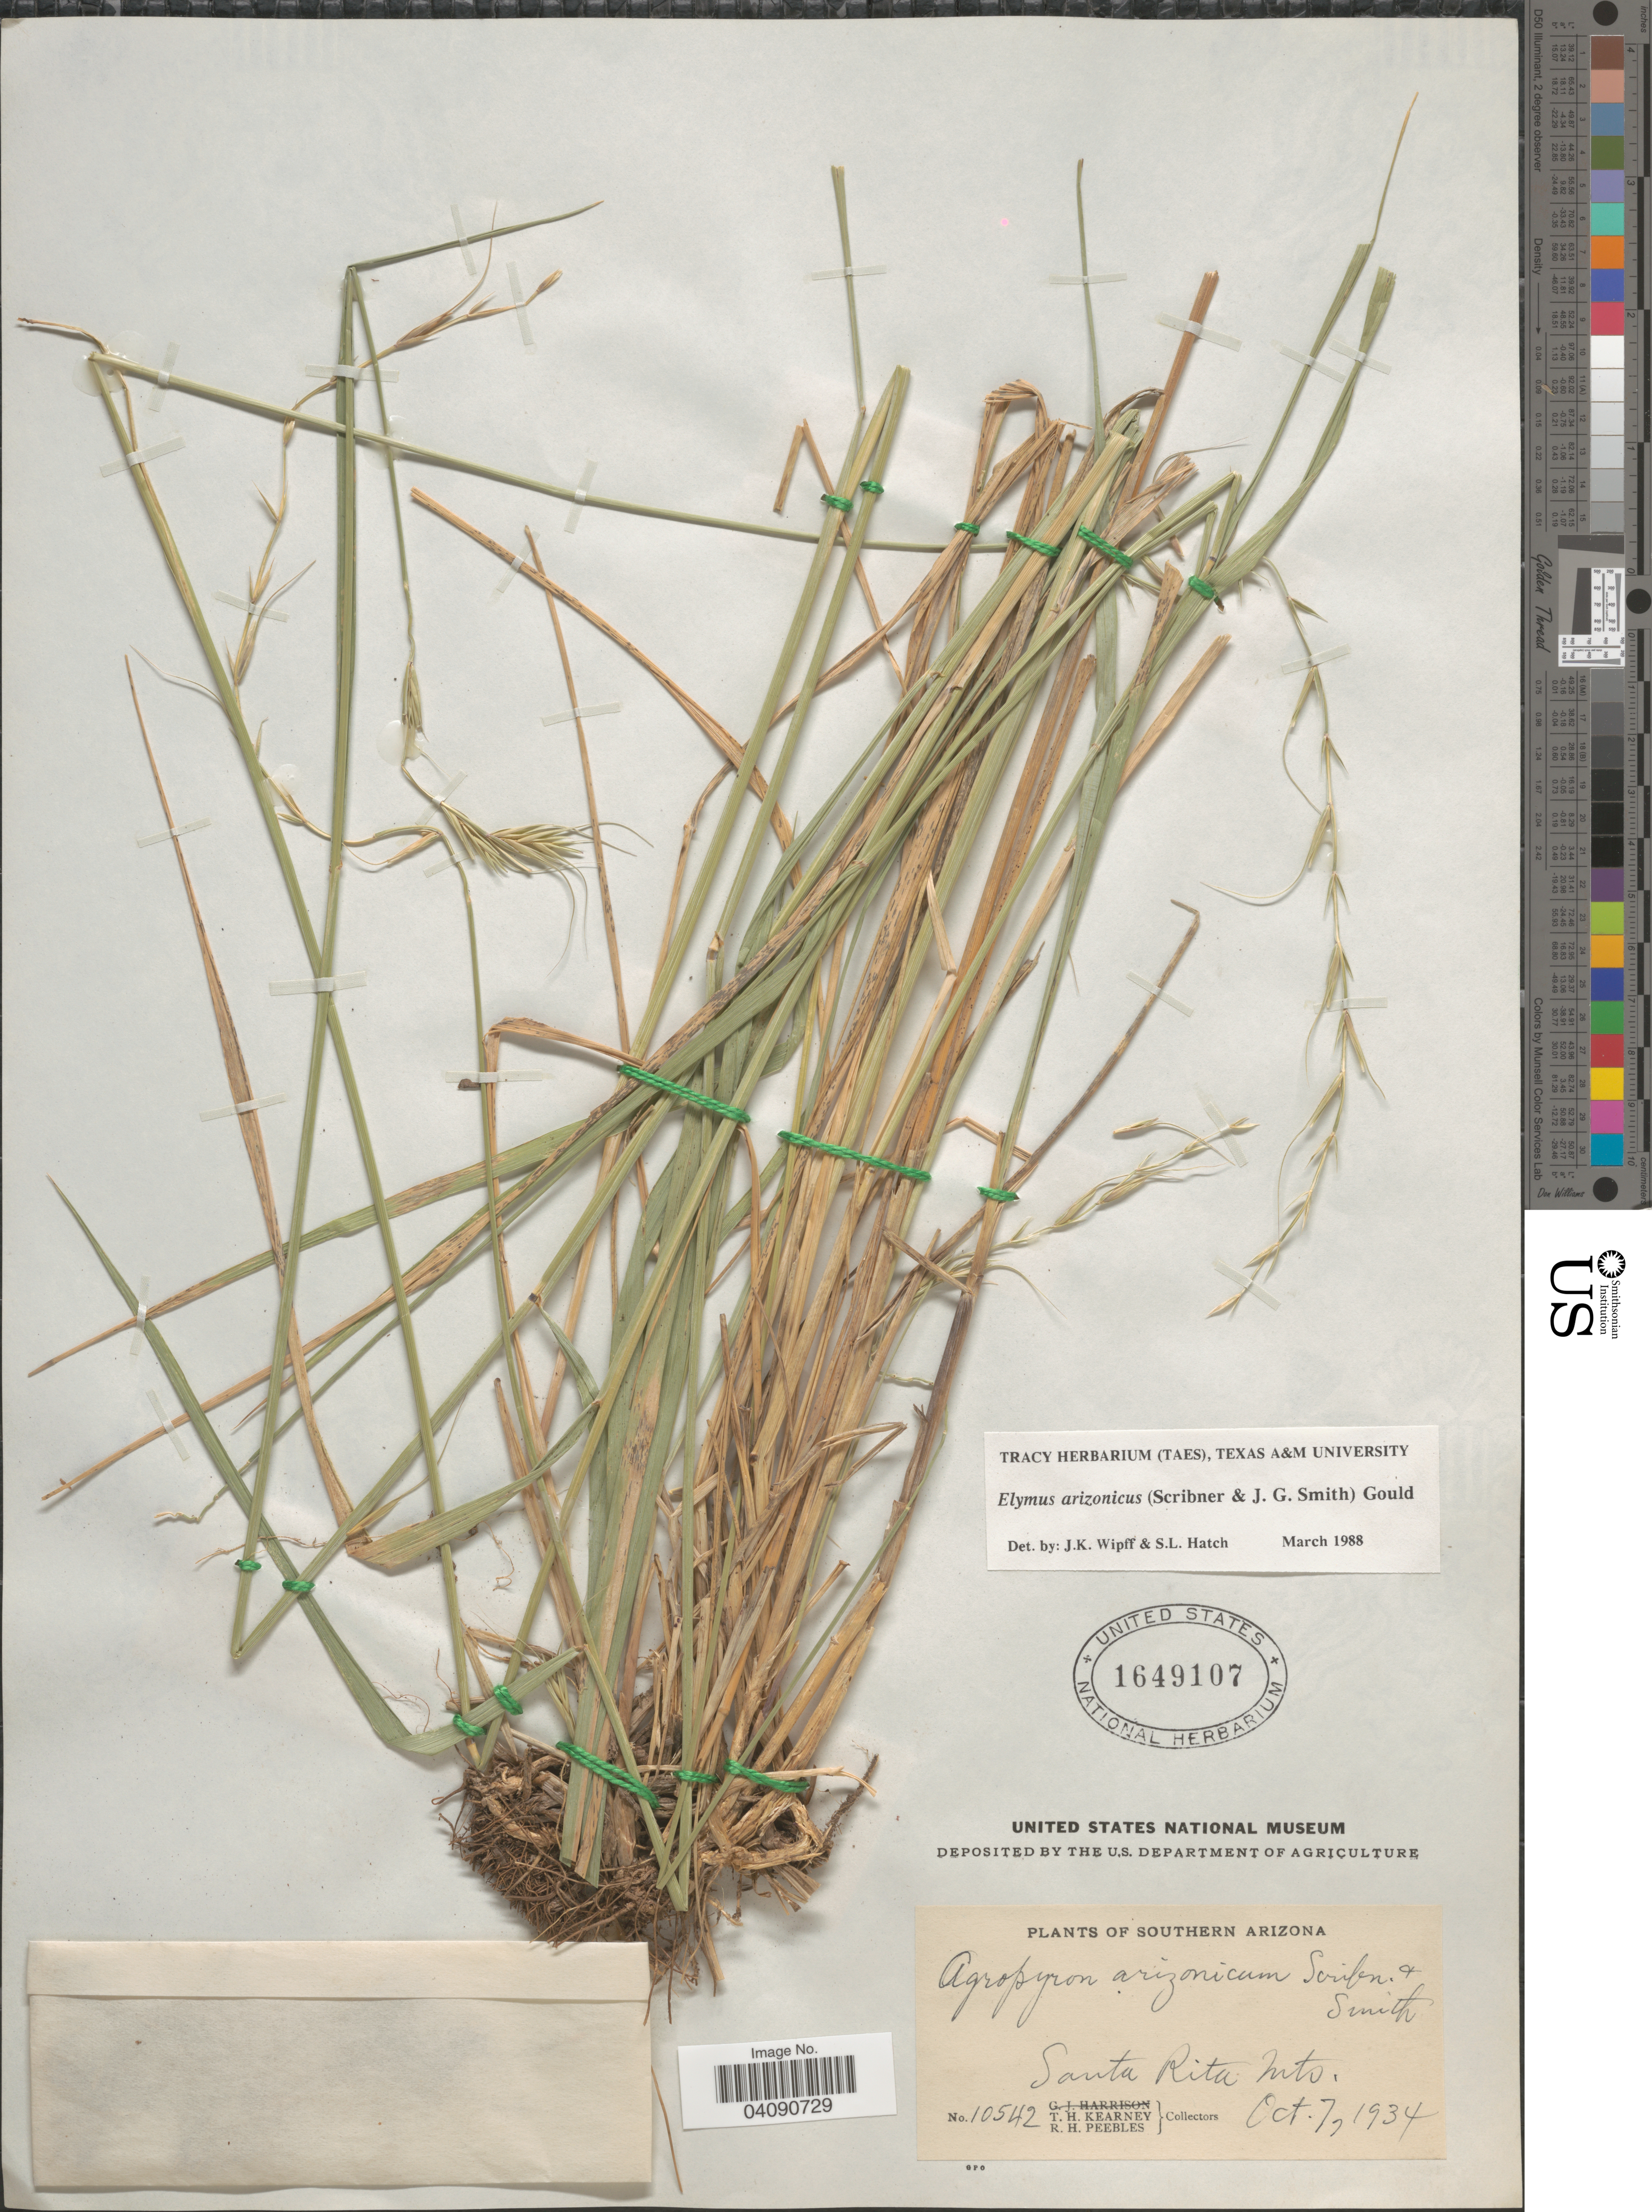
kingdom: Plantae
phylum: Tracheophyta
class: Liliopsida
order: Poales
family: Poaceae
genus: Elymus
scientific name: Elymus arizonicus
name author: (Scribn. & J.G. Sm.) Gould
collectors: T. H. Kearney & R. H. Peebles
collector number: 10542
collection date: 1934-10-07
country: United States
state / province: Arizona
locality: Southern Arizona. Santa Rita Mts.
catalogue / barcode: US 1649107